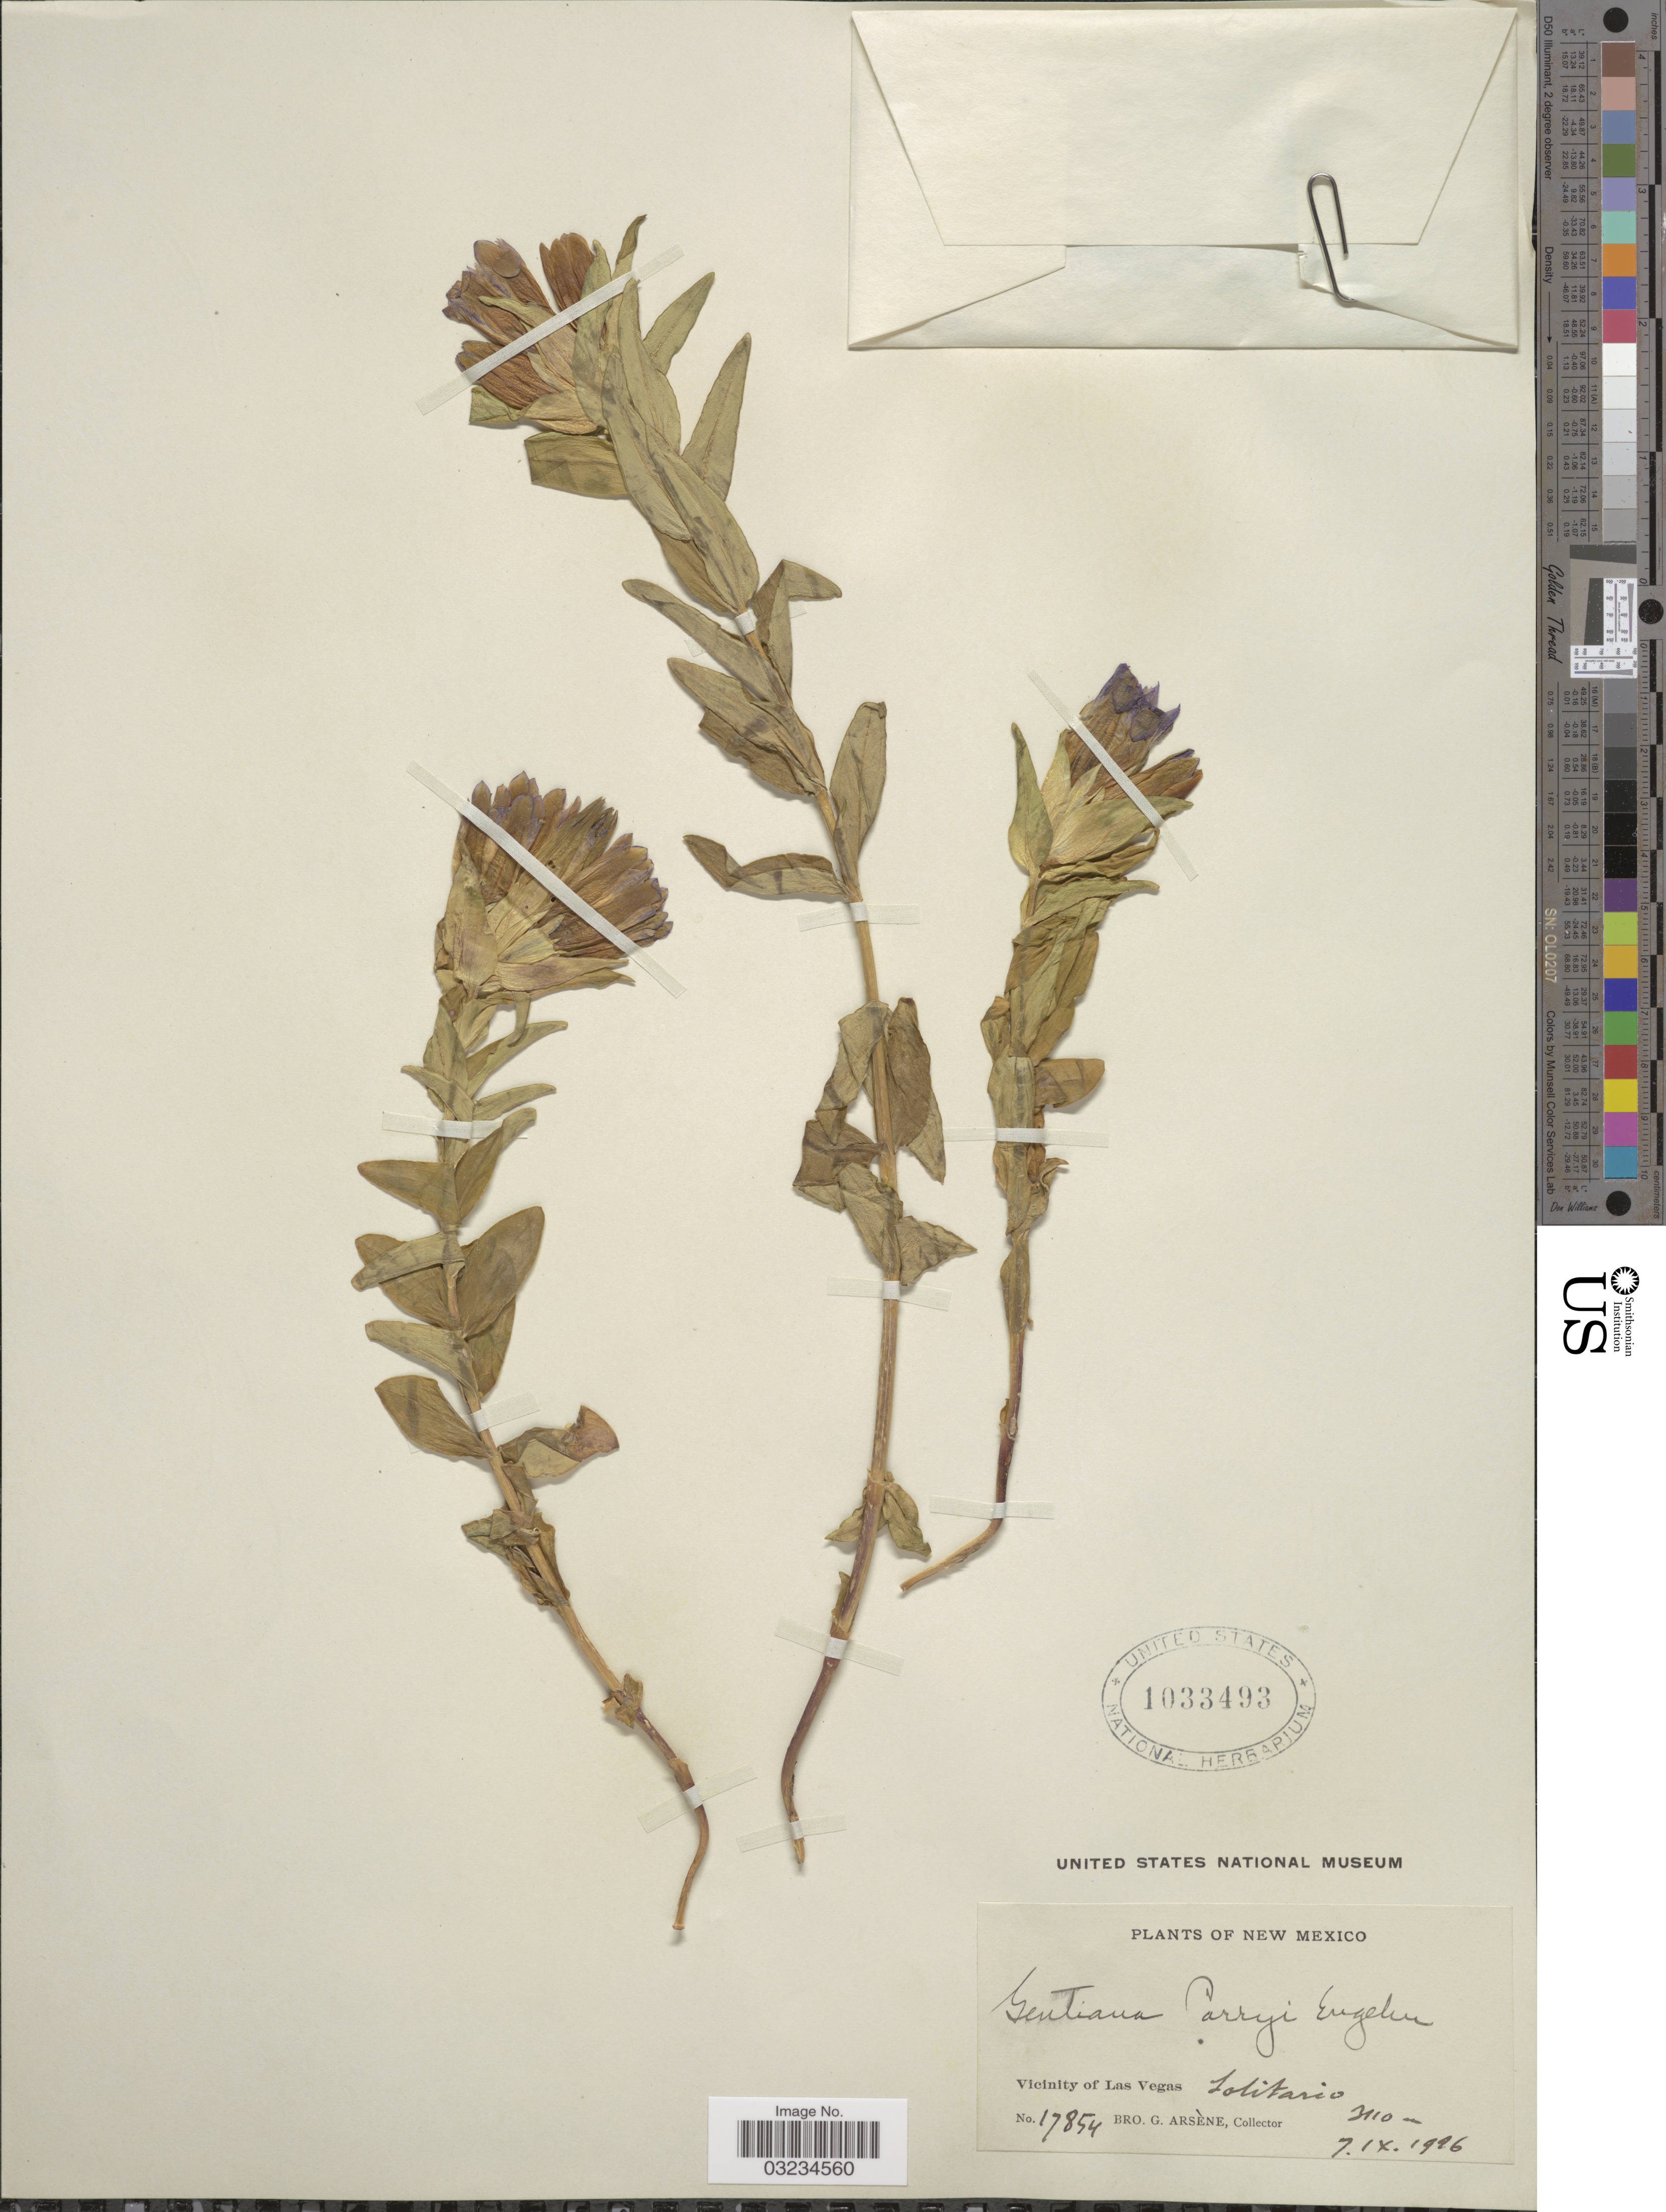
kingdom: Plantae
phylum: Tracheophyta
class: Magnoliopsida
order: Gentianales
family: Gentianaceae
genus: Gentiana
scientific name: Gentiana parryi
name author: Engelm.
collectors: Bro. G. Arsène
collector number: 17854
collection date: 1926-09-07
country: United States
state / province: New Mexico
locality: Vicinity of Las Vegas. Solitario.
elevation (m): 3110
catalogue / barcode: US 1033493